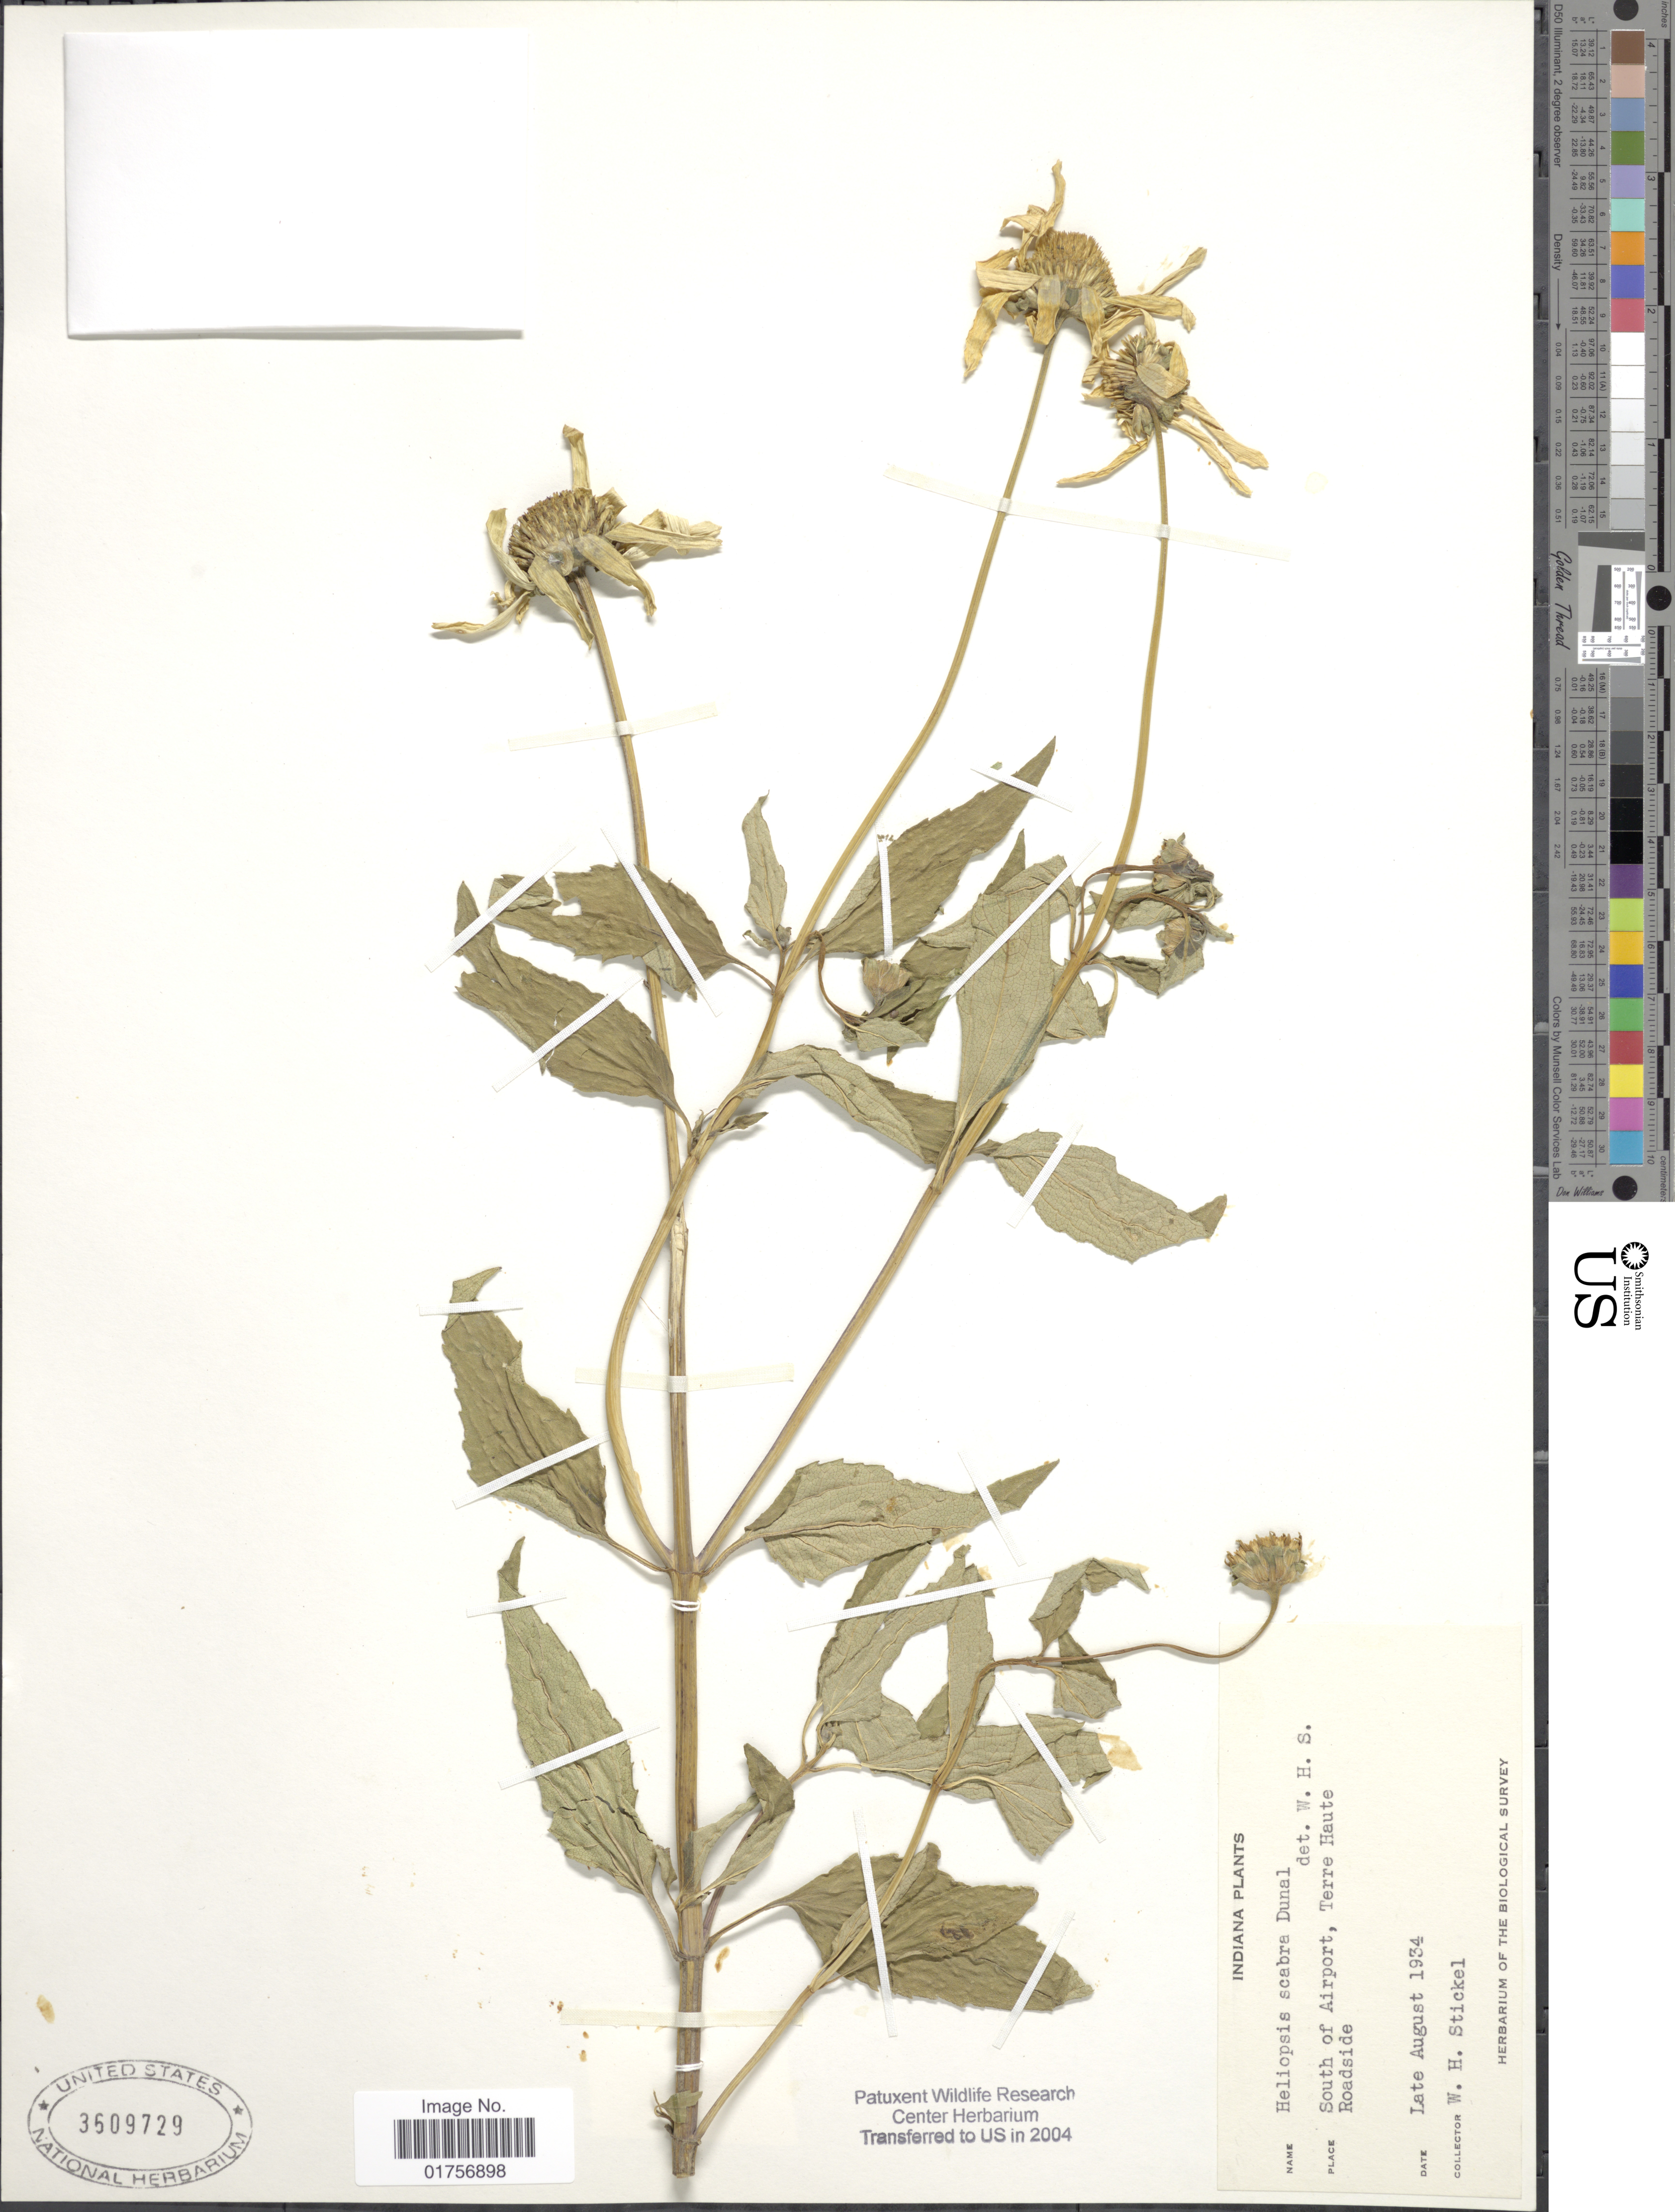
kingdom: Plantae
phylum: Tracheophyta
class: Magnoliopsida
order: Asterales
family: Asteraceae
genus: Heliopsis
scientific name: Heliopsis helianthoides var. scabra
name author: (Dunal) T.R. Fisher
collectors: W. Stickel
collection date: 1934-08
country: United States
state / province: Indiana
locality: South of Airport, Terre Haute, Roadside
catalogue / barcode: US 3609729